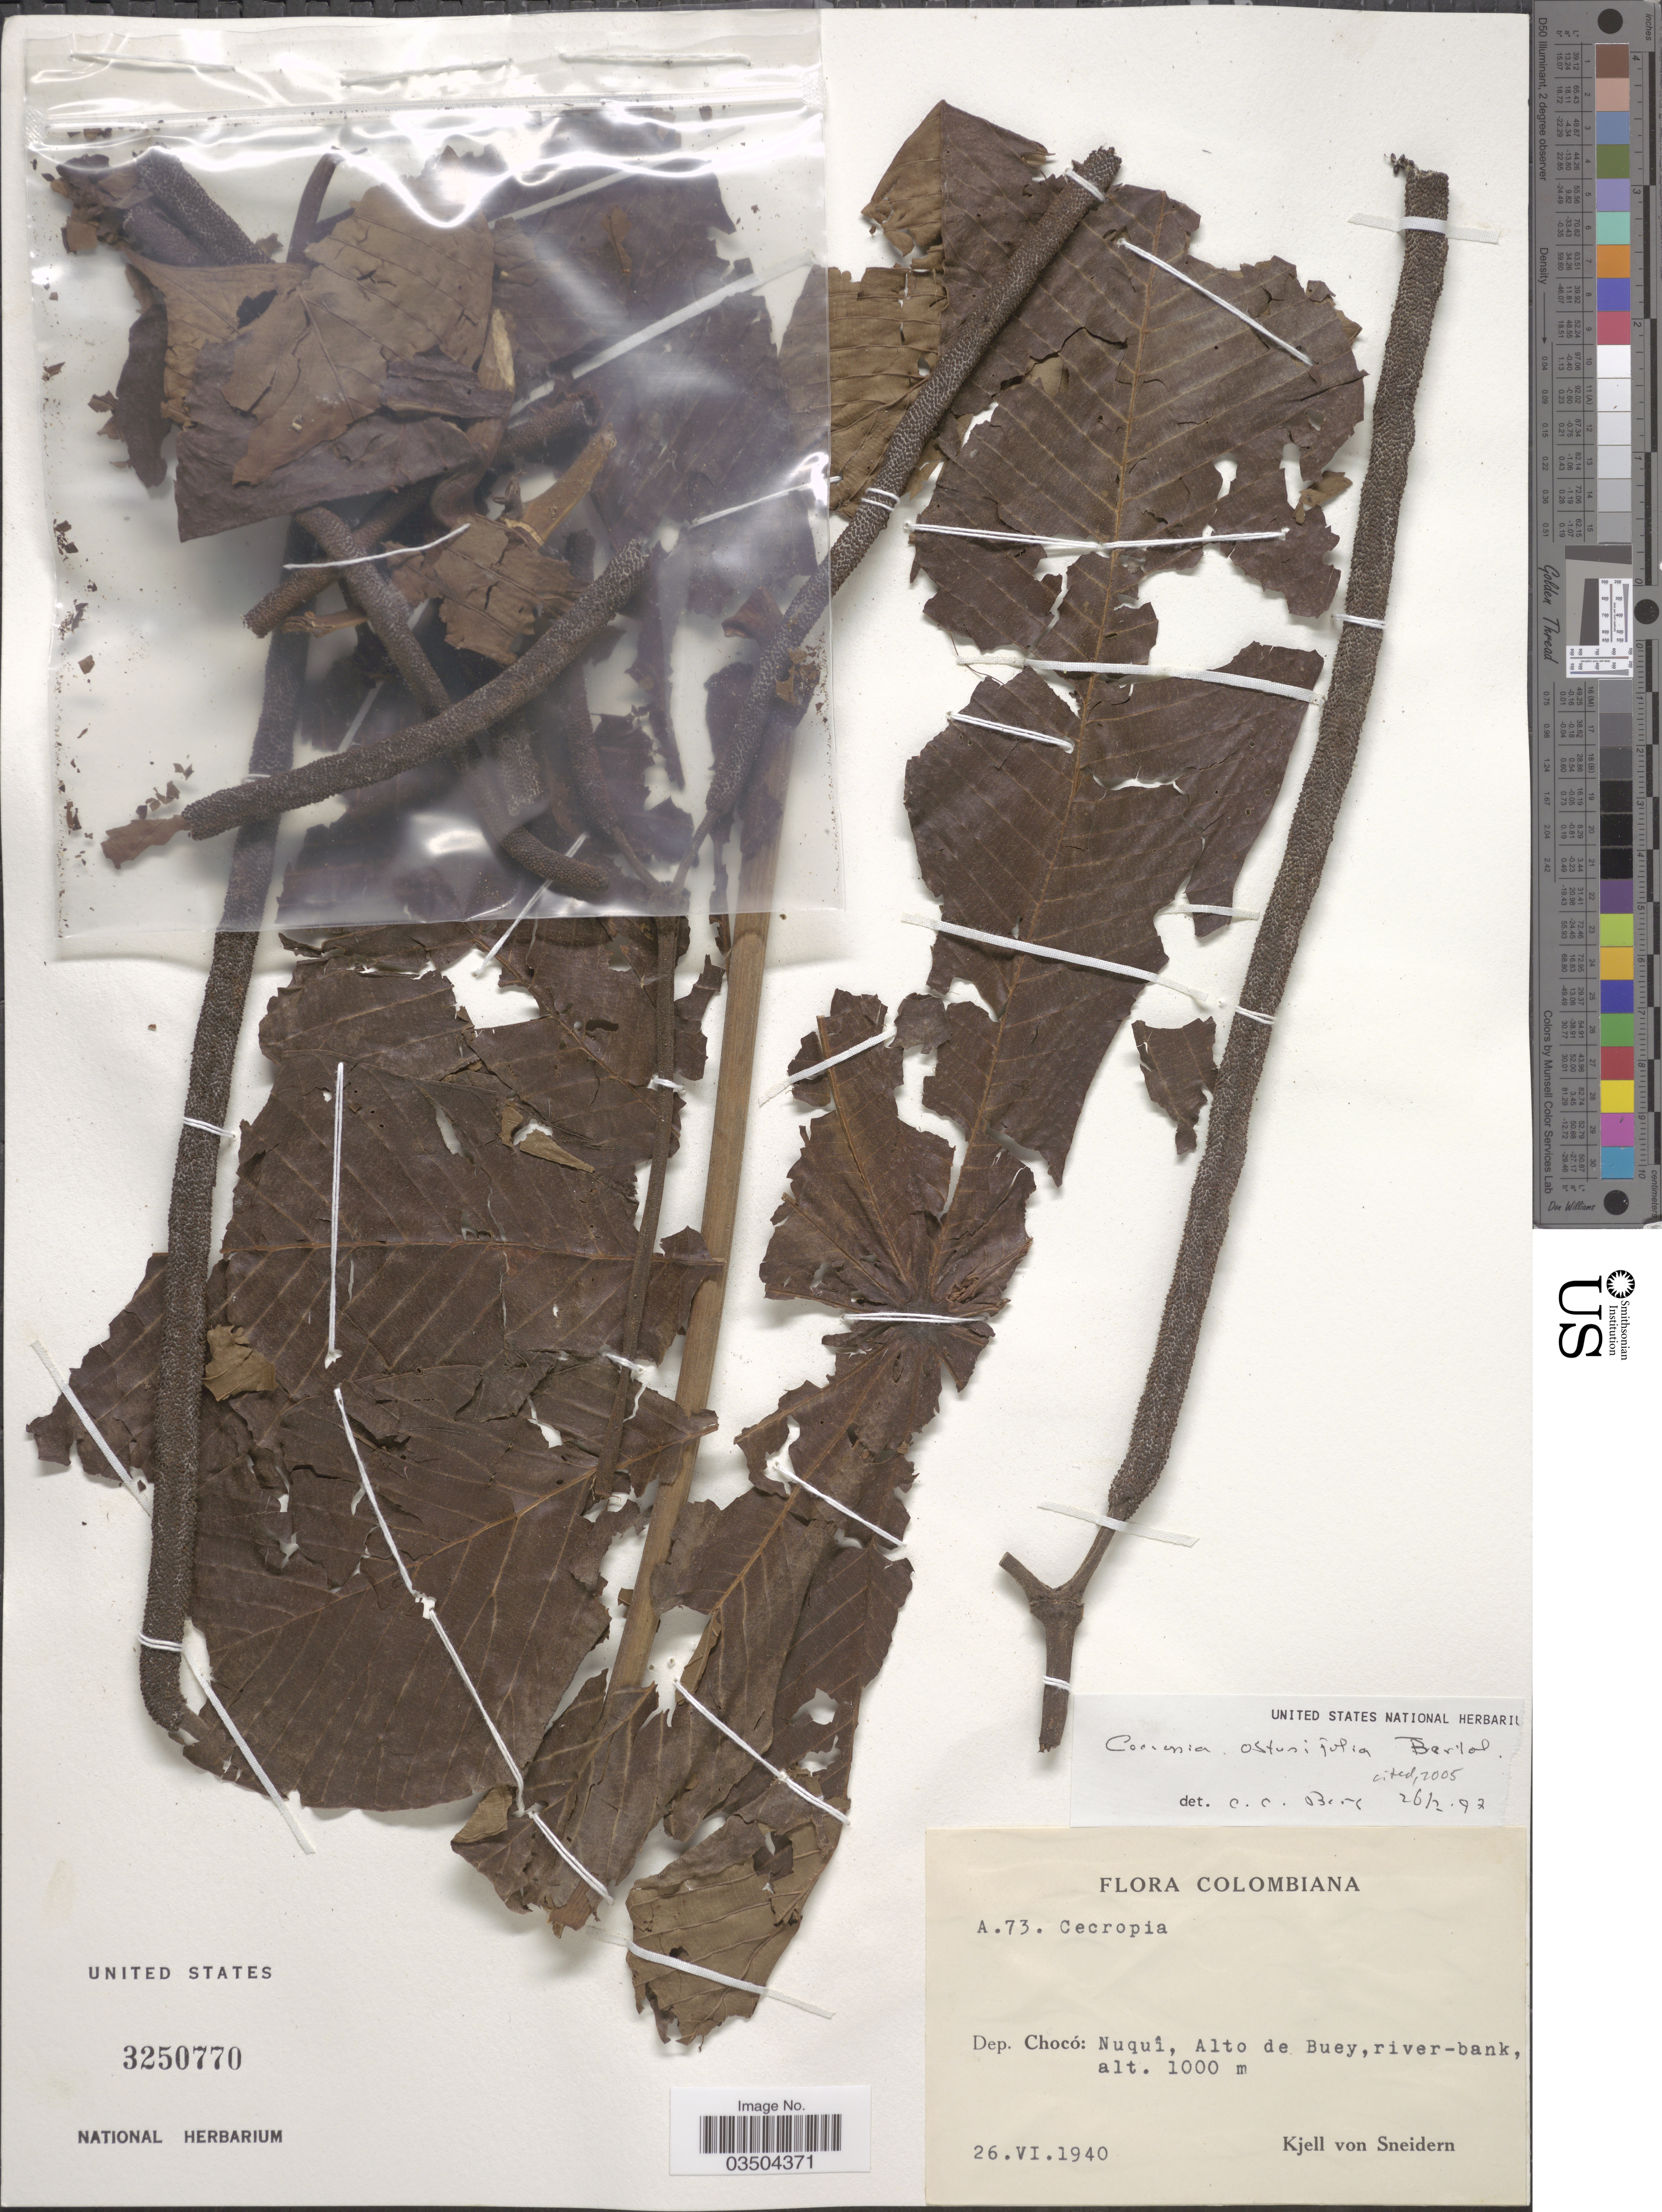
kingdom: Plantae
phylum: Tracheophyta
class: Magnoliopsida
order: Rosales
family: Urticaceae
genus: Cecropia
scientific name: Cecropia obtusifolia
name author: Bertol.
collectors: K. von Sneidern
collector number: A73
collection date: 1940-06-26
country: Colombia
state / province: Chocó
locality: Dep. Chocó: Nuquî, Alto de Buey, river-bank.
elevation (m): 1000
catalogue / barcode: US 3250770